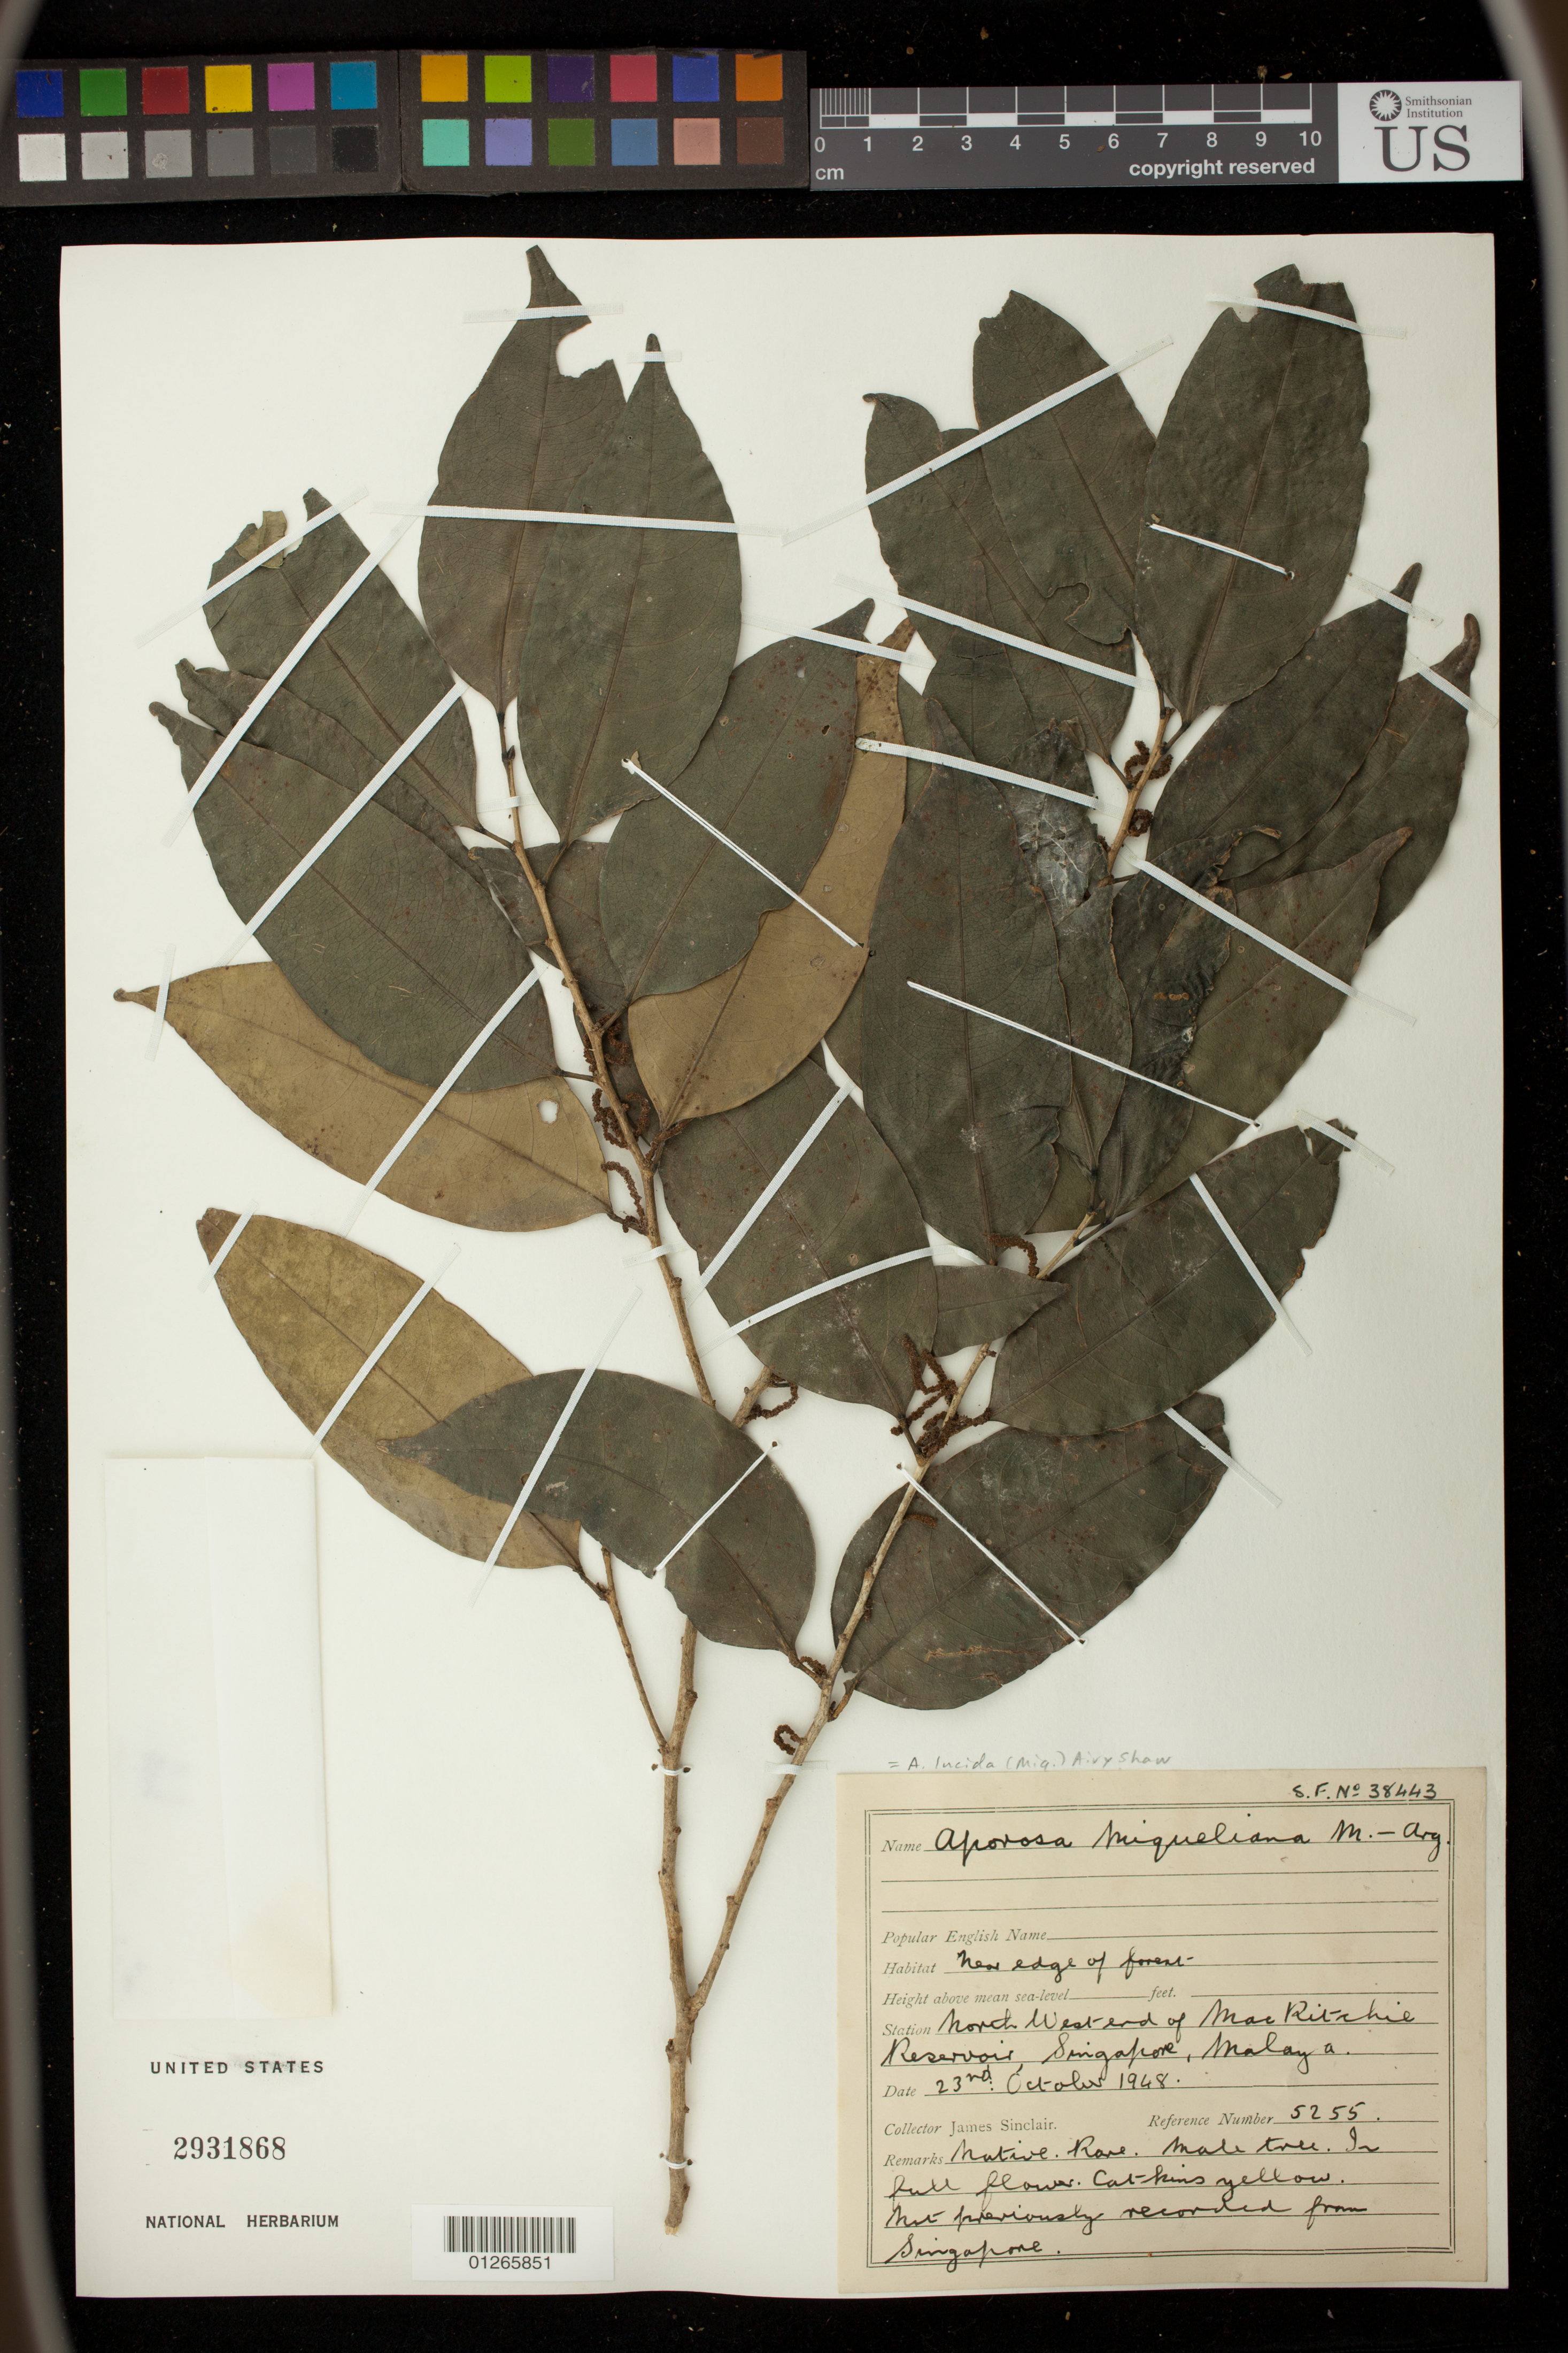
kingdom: Plantae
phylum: Tracheophyta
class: Magnoliopsida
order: Malpighiales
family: Phyllanthaceae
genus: Aporosa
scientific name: Aporosa lucida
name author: (Miq.) Airy Shaw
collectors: J. Sinclair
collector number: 5255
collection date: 1948-10-23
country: Singapore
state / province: MacRitchie Reservoir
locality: North West end of MacRitchie Reservoir, Singapore, Malaya.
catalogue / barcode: US 2931868